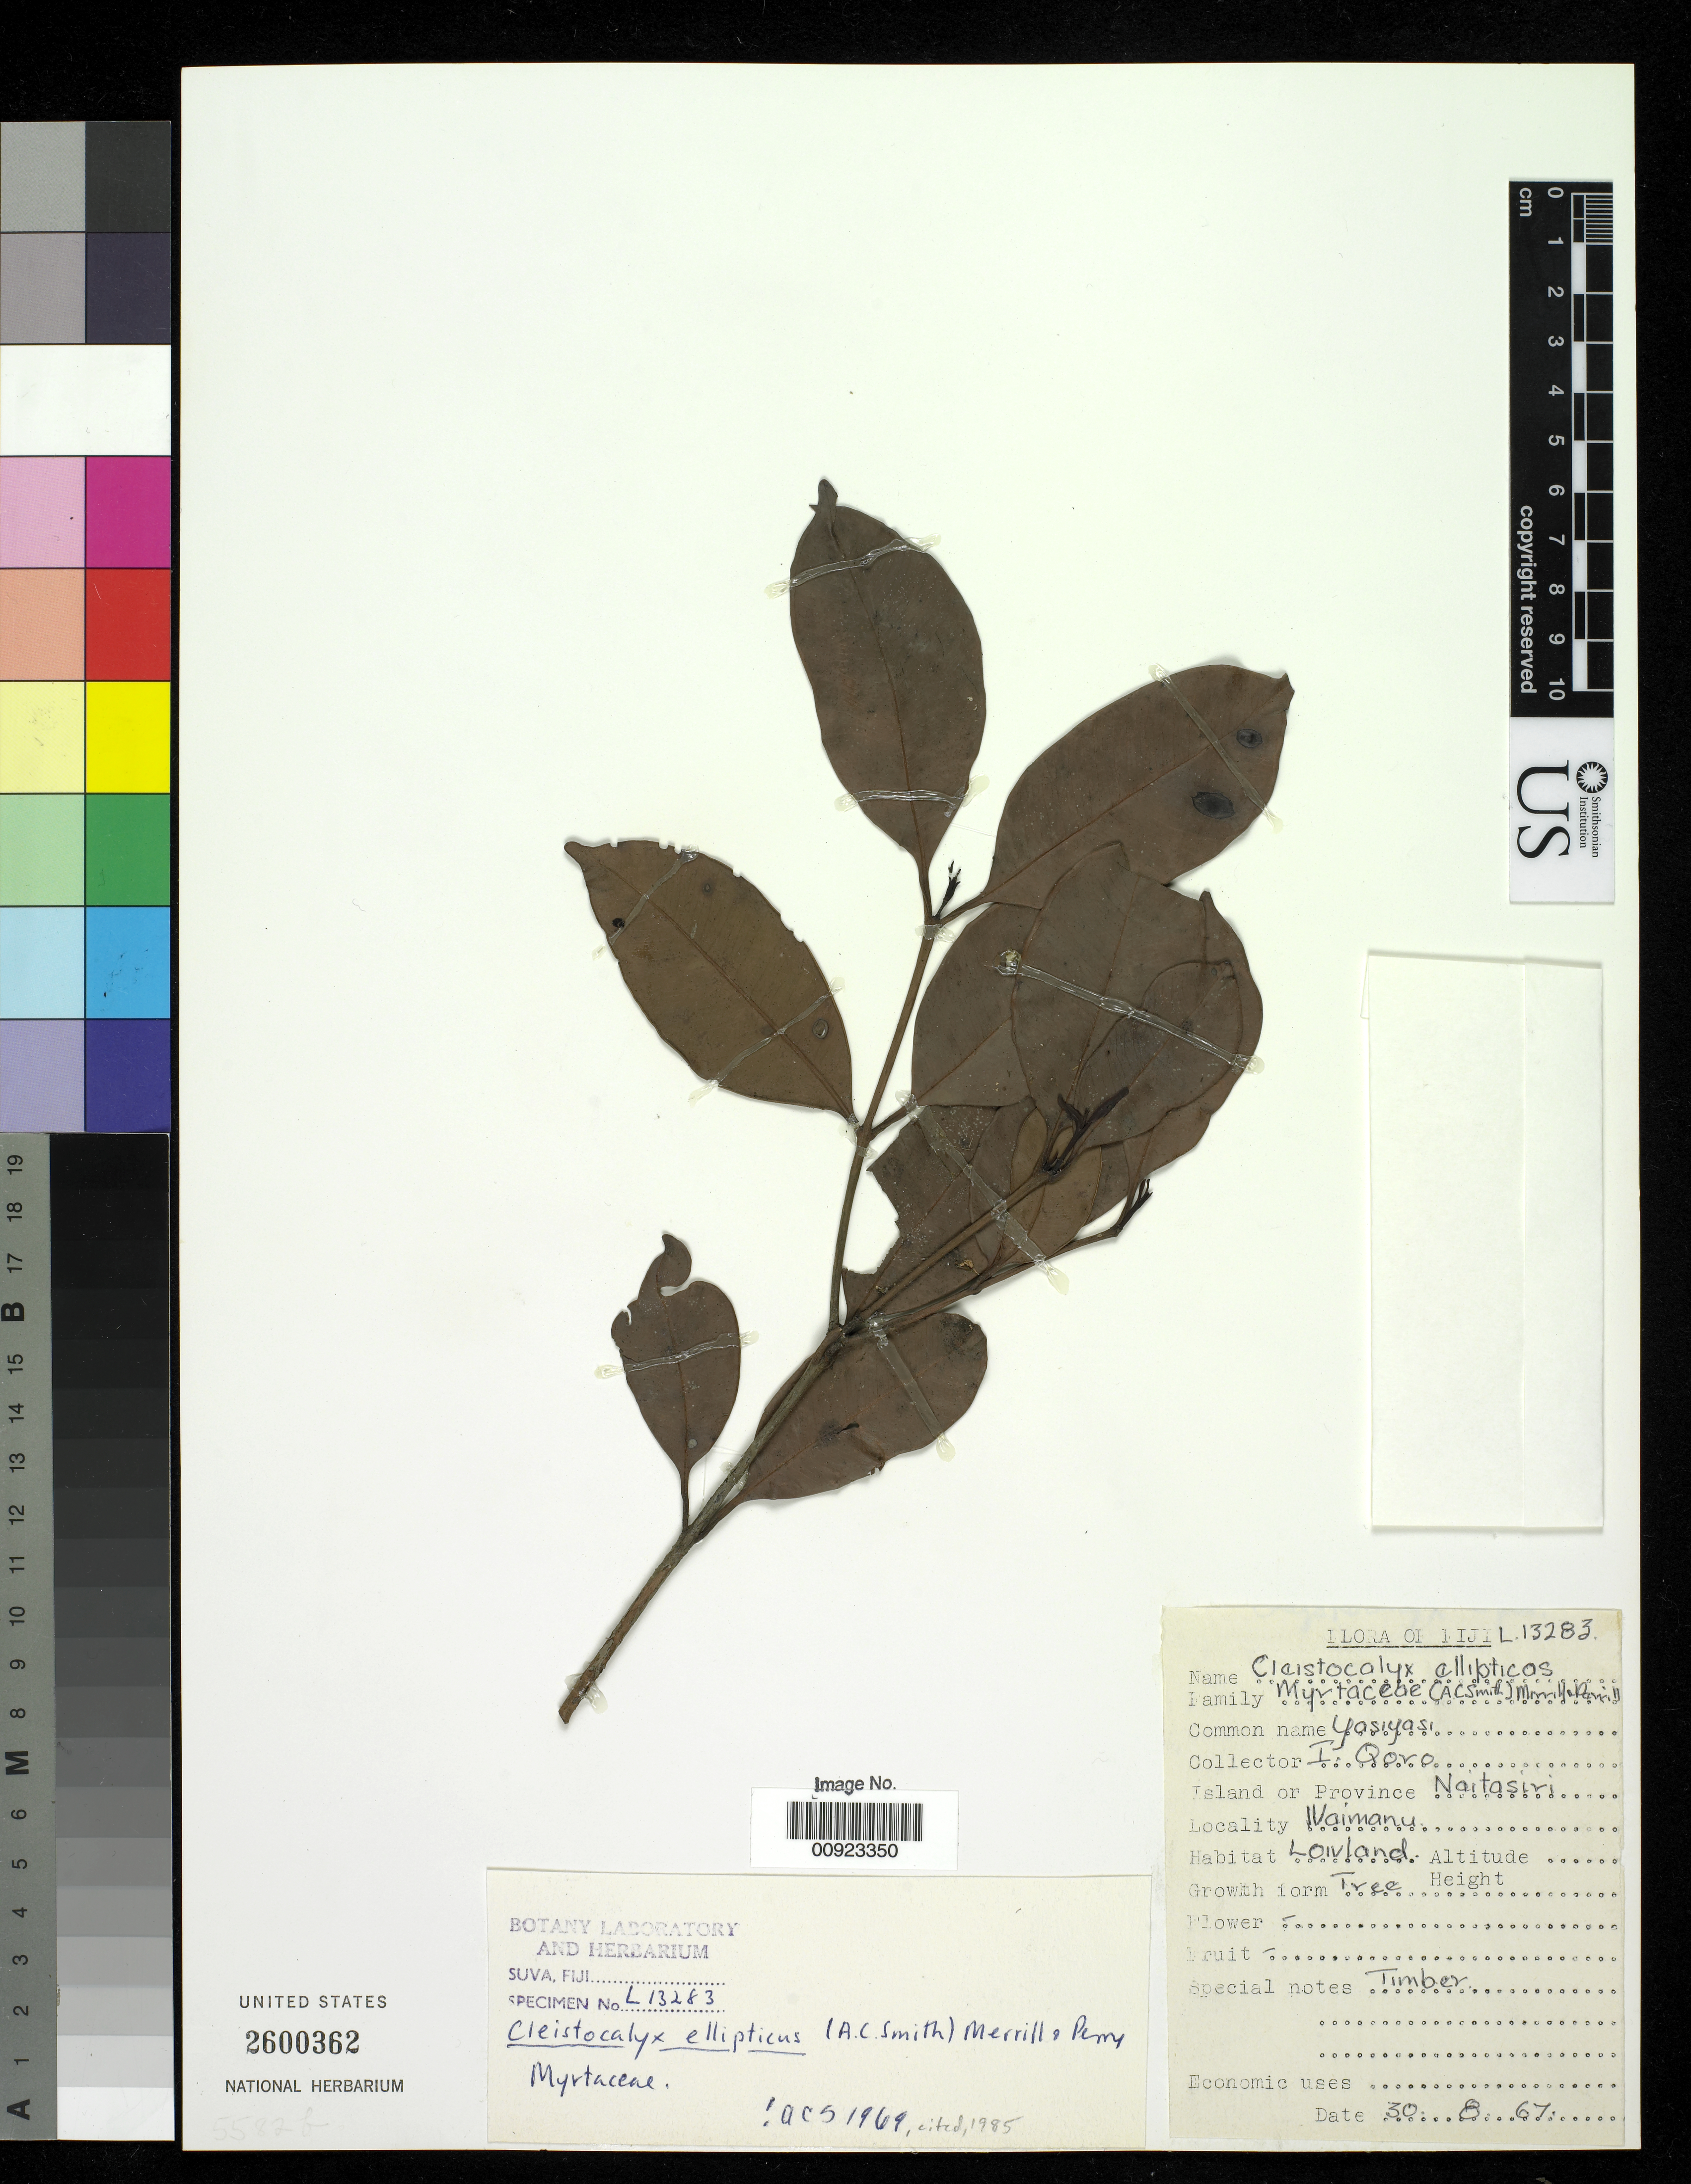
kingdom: Plantae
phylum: Tracheophyta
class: Magnoliopsida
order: Myrtales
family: Myrtaceae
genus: Syzygium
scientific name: Syzygium seemannii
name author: (A. Gray) Craven & Biffin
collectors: I. Qoro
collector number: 13283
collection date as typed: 30 Aug 1967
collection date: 1967-08-30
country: Fiji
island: Viti Levu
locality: Naitasiri Province, Waimanu.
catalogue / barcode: US 2600362